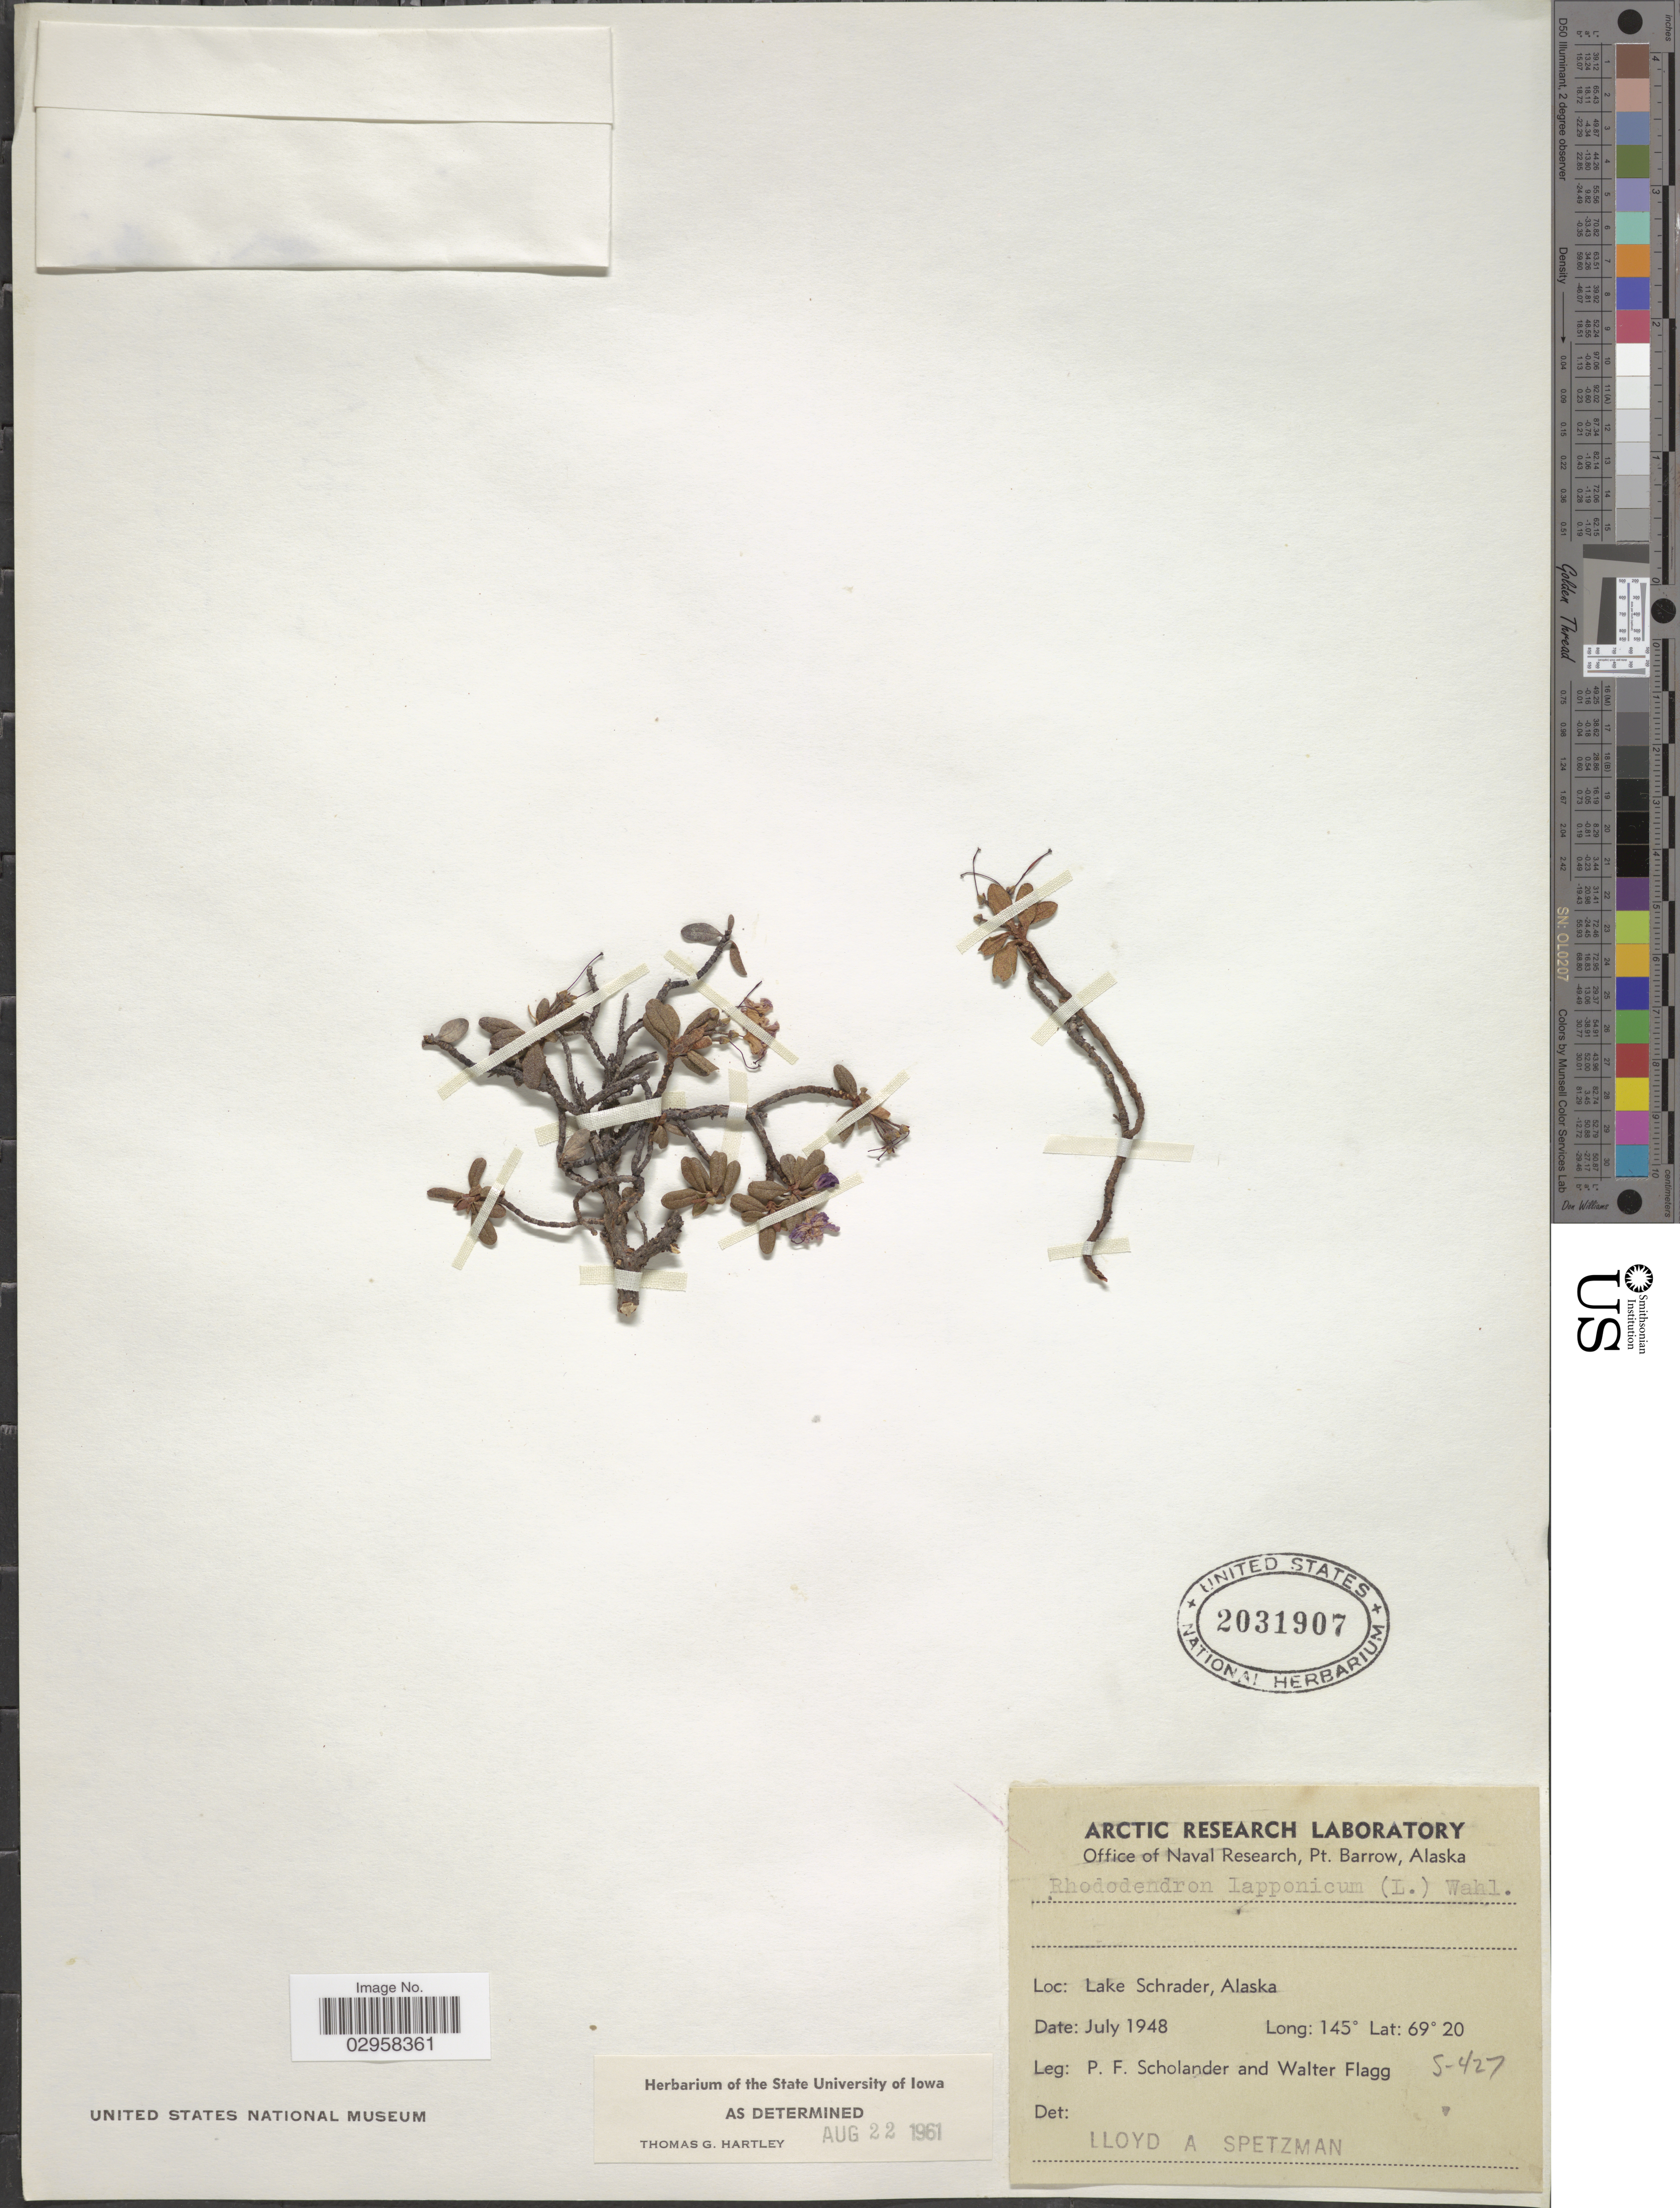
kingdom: Plantae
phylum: Tracheophyta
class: Magnoliopsida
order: Ericales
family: Ericaceae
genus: Rhododendron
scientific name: Rhododendron lapponicum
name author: (L.) Wahlenb.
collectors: P. Scholander & W. Flagg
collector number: S-427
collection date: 1948-07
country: United States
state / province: Alaska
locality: Lake Schrader, Alaska.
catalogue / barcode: US 2031907